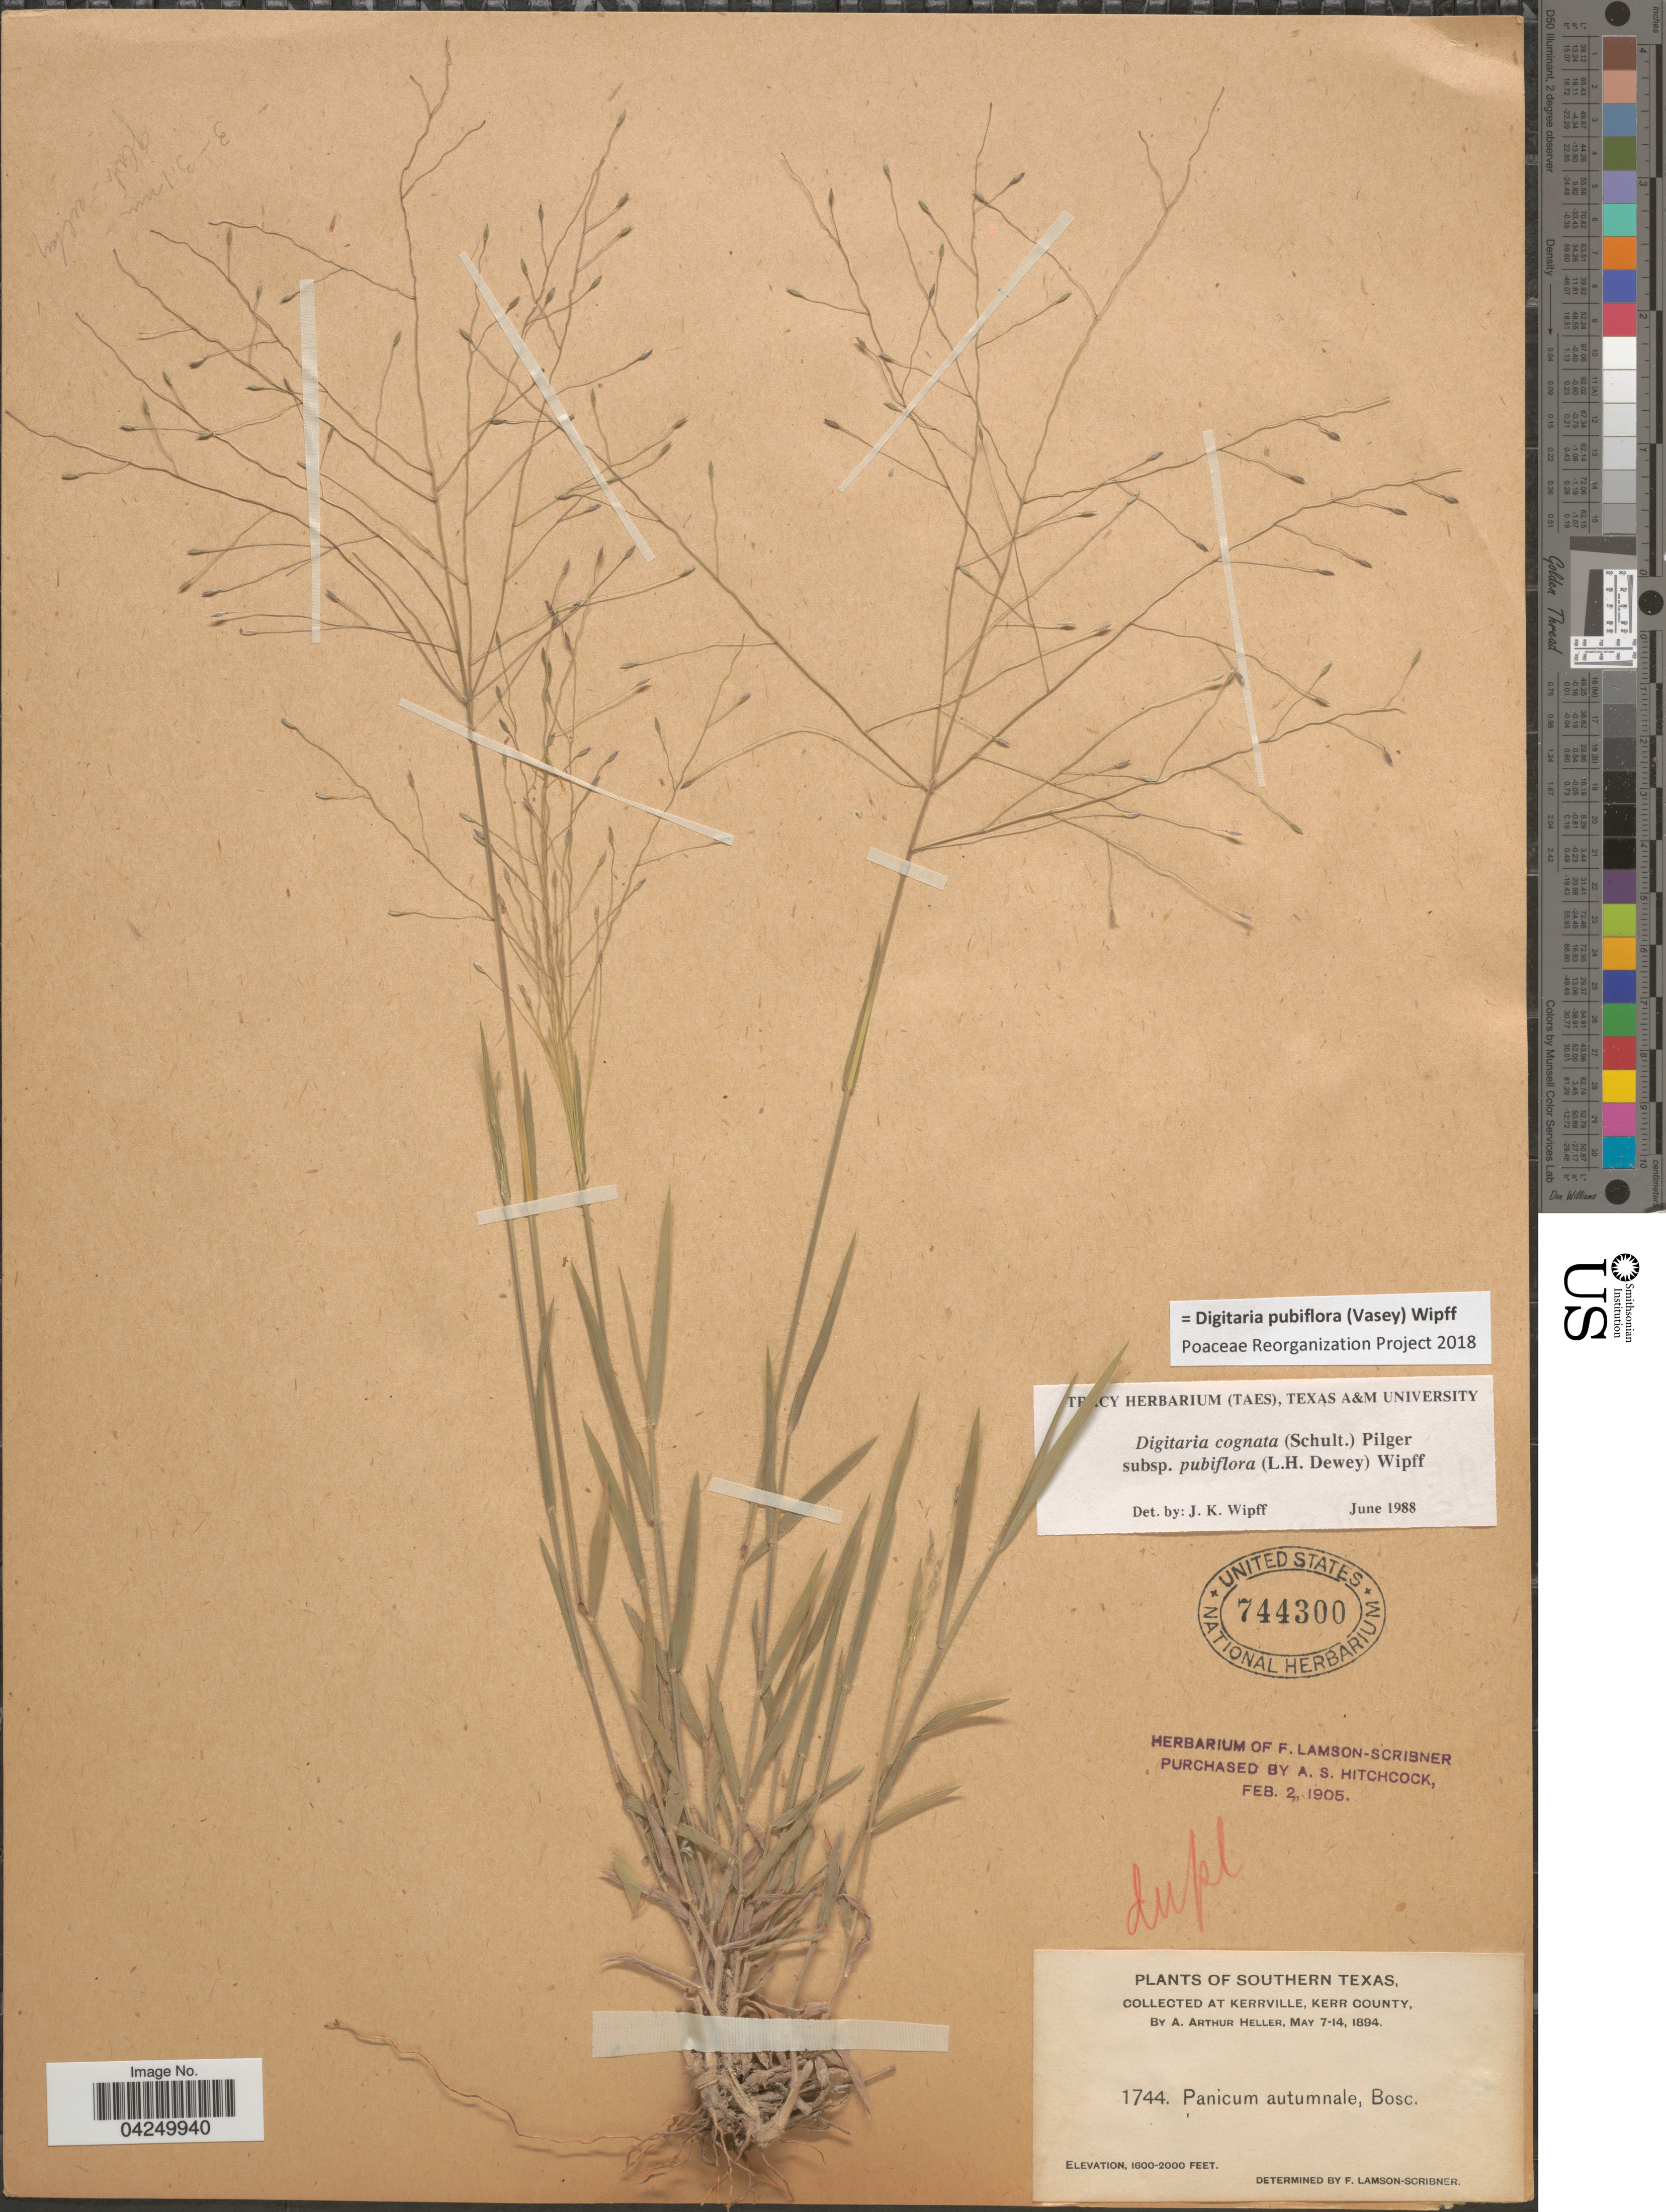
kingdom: Plantae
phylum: Tracheophyta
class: Liliopsida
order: Poales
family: Poaceae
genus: Digitaria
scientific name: Digitaria pubiflora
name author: (Vasey) Wipff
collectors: A. A. Heller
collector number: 1744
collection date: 1894-05-07/1894-05-14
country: United States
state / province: Texas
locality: Southern Texas. At Kerrville, Kerr County.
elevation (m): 488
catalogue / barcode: US 744300